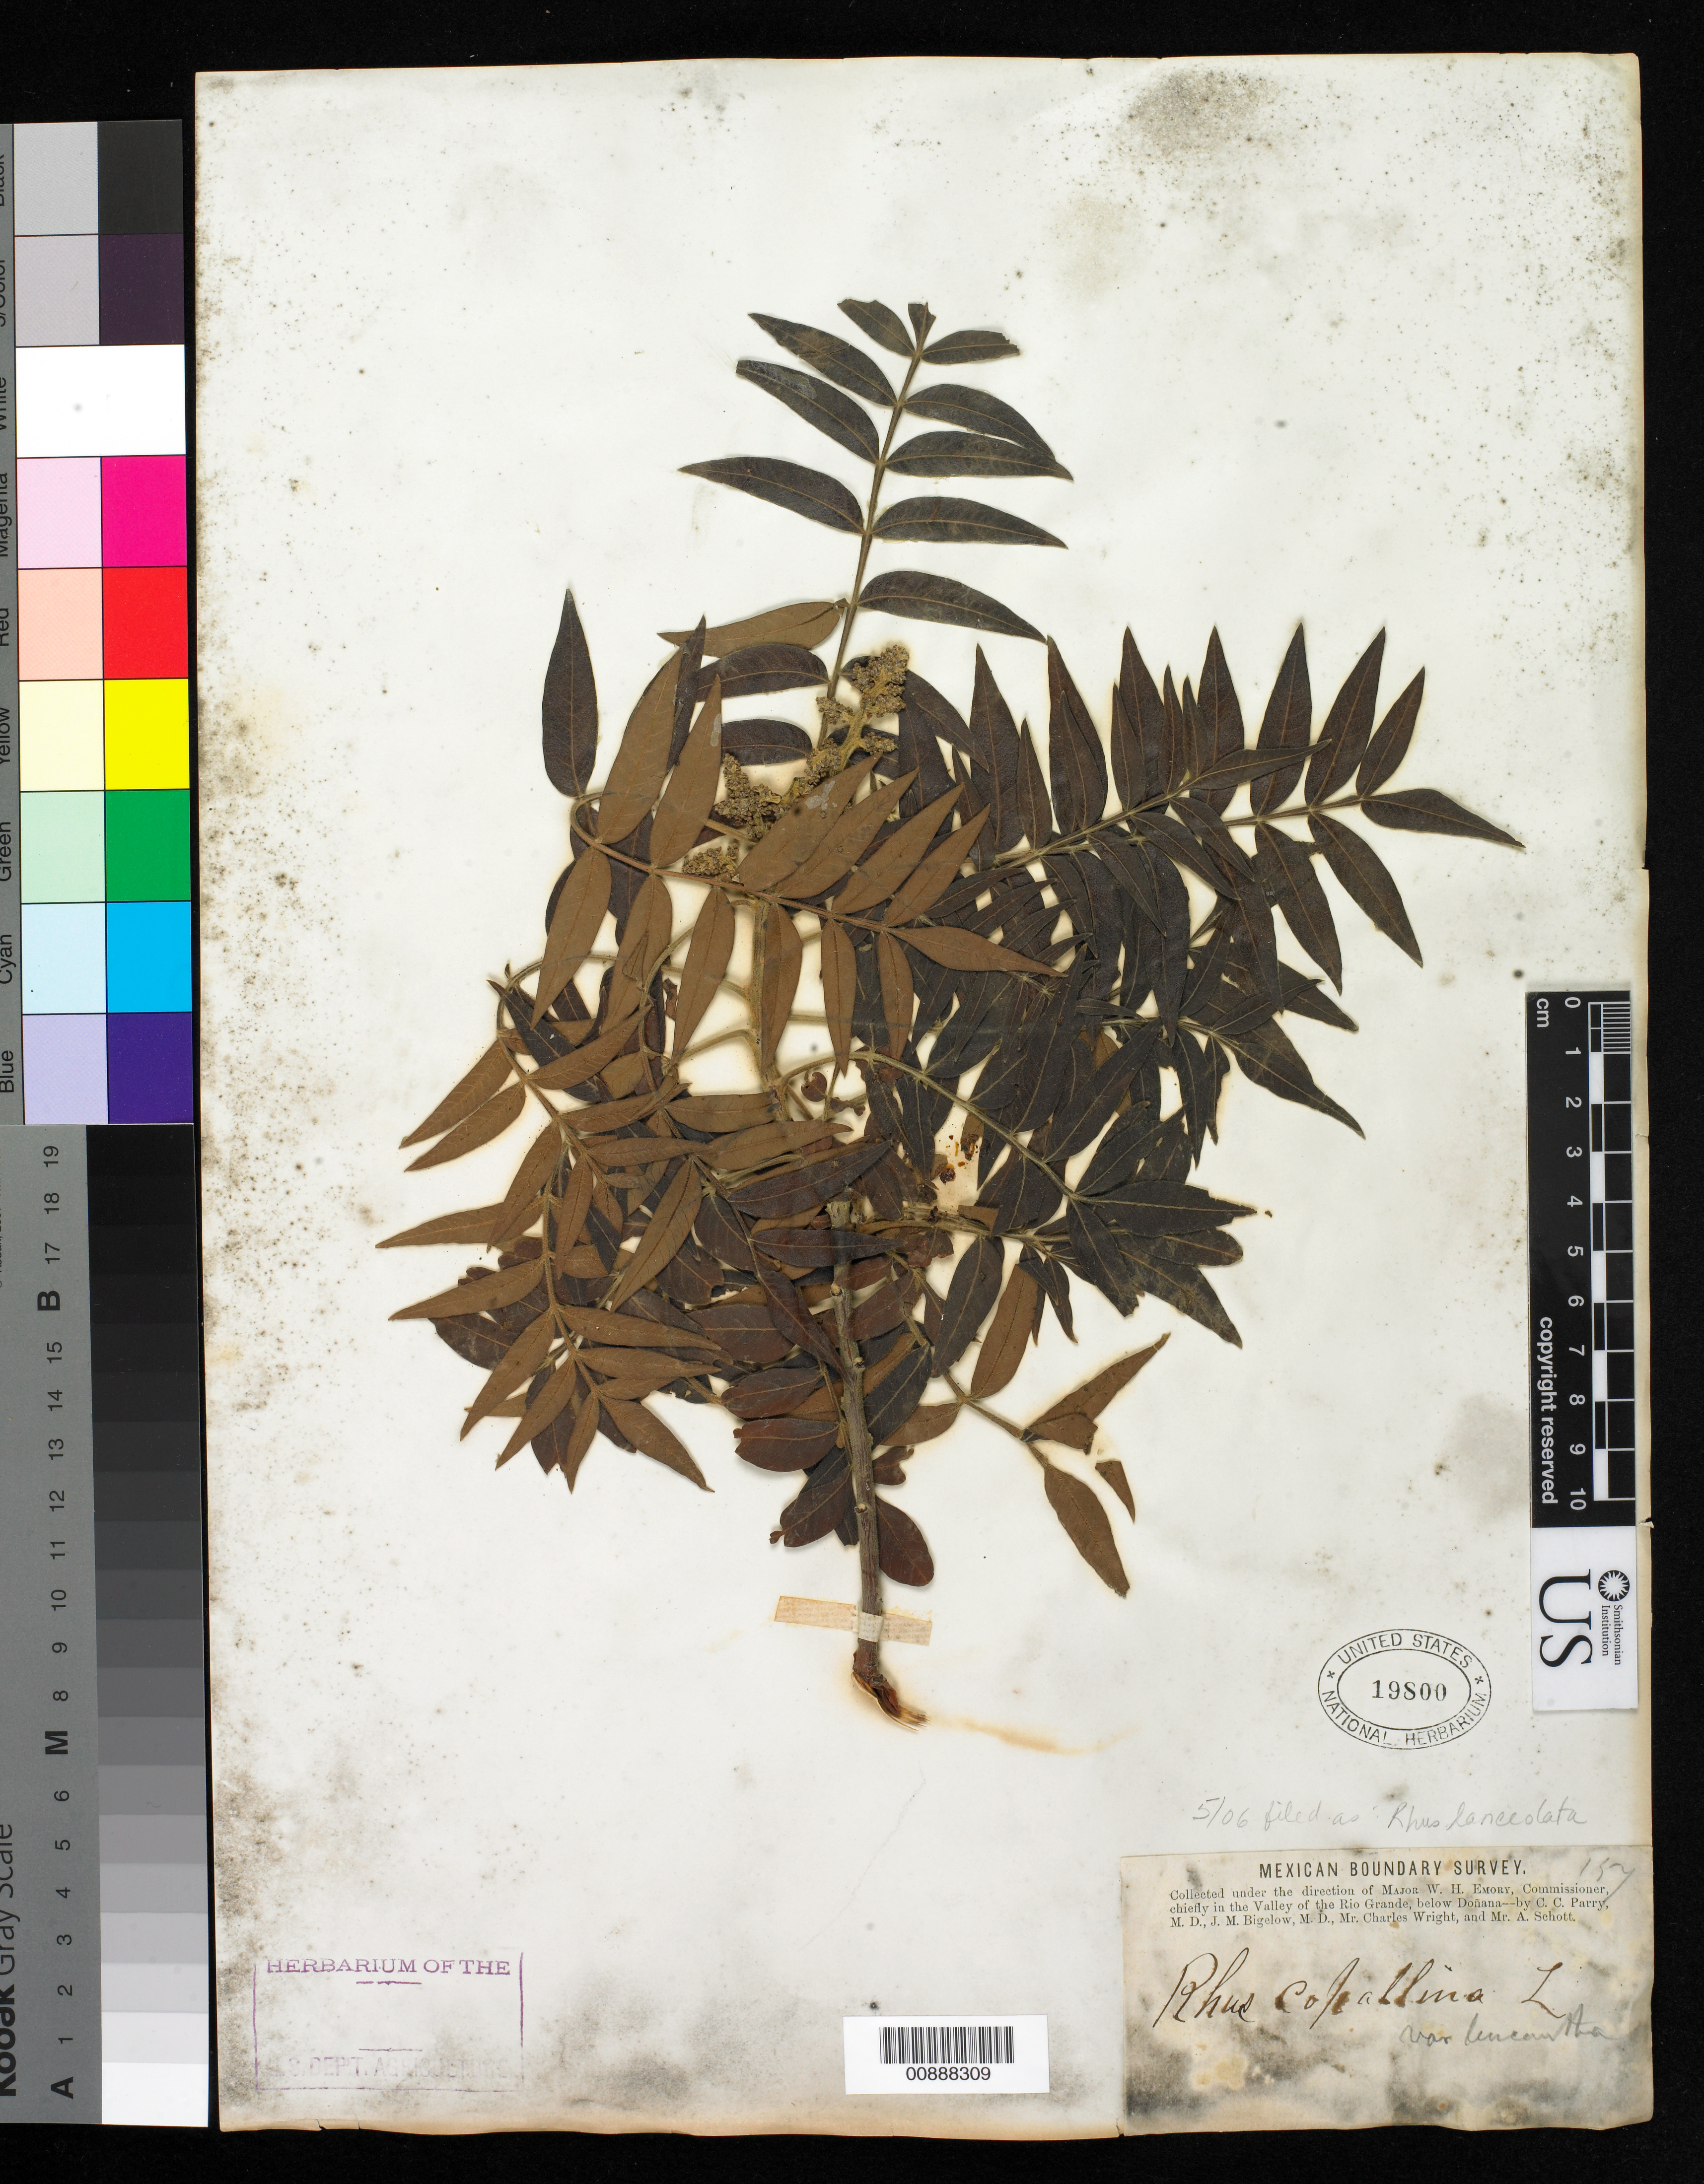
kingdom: Plantae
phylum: Tracheophyta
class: Magnoliopsida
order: Sapindales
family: Anacardiaceae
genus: Rhus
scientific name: Rhus lanceolata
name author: (A. Gray) Britton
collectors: C. C. Parry, J. M. Bigelow, C. Wright & A. C. V. Schott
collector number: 157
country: United States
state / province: New Mexico / Texas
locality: Valley of the Rio Grande, below Doñana.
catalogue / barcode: US 19800